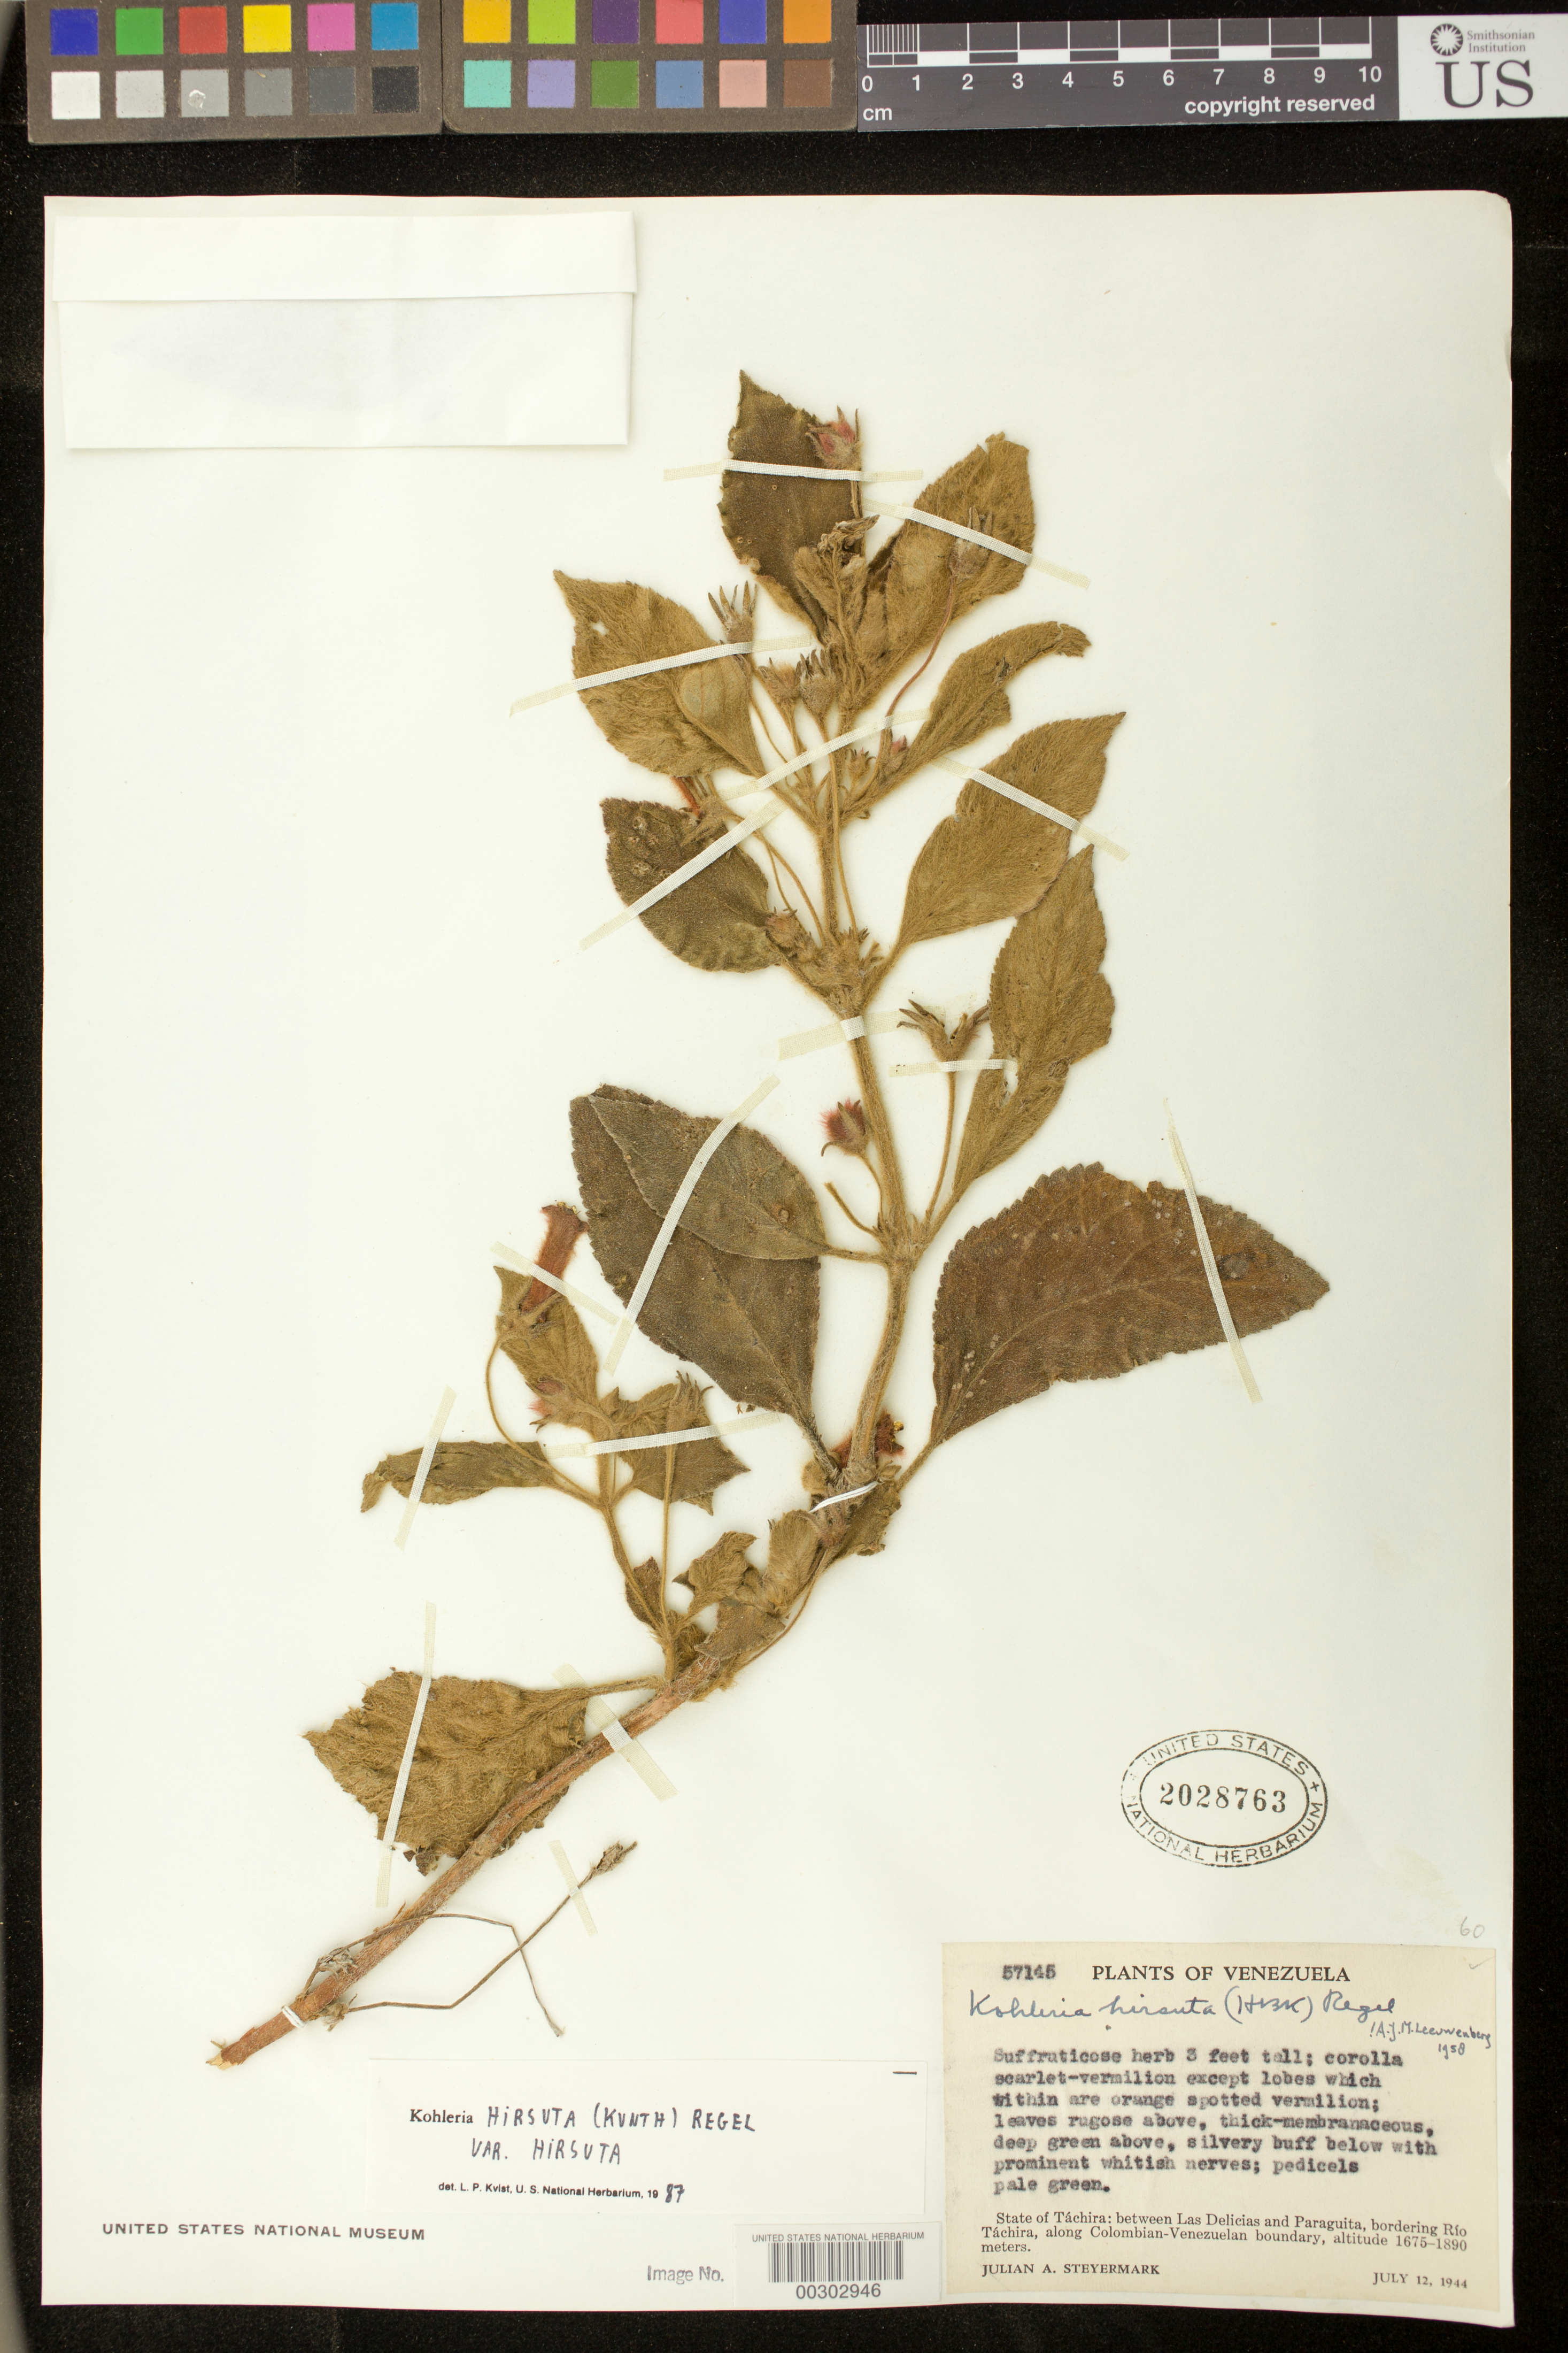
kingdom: Plantae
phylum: Tracheophyta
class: Magnoliopsida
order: Lamiales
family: Gesneriaceae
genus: Kohleria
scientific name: Kohleria hirsuta var. hirsuta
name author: (Kunth) Regel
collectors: J. Steyermark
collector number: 57145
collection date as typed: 12 Jul 1944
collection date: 1944-07-12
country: Venezuela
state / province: Táchira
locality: between Las Delicias and Paraguita, bordering Rio Tachira along Colombian-Venezuelan boundary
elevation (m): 1675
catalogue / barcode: US 2028763